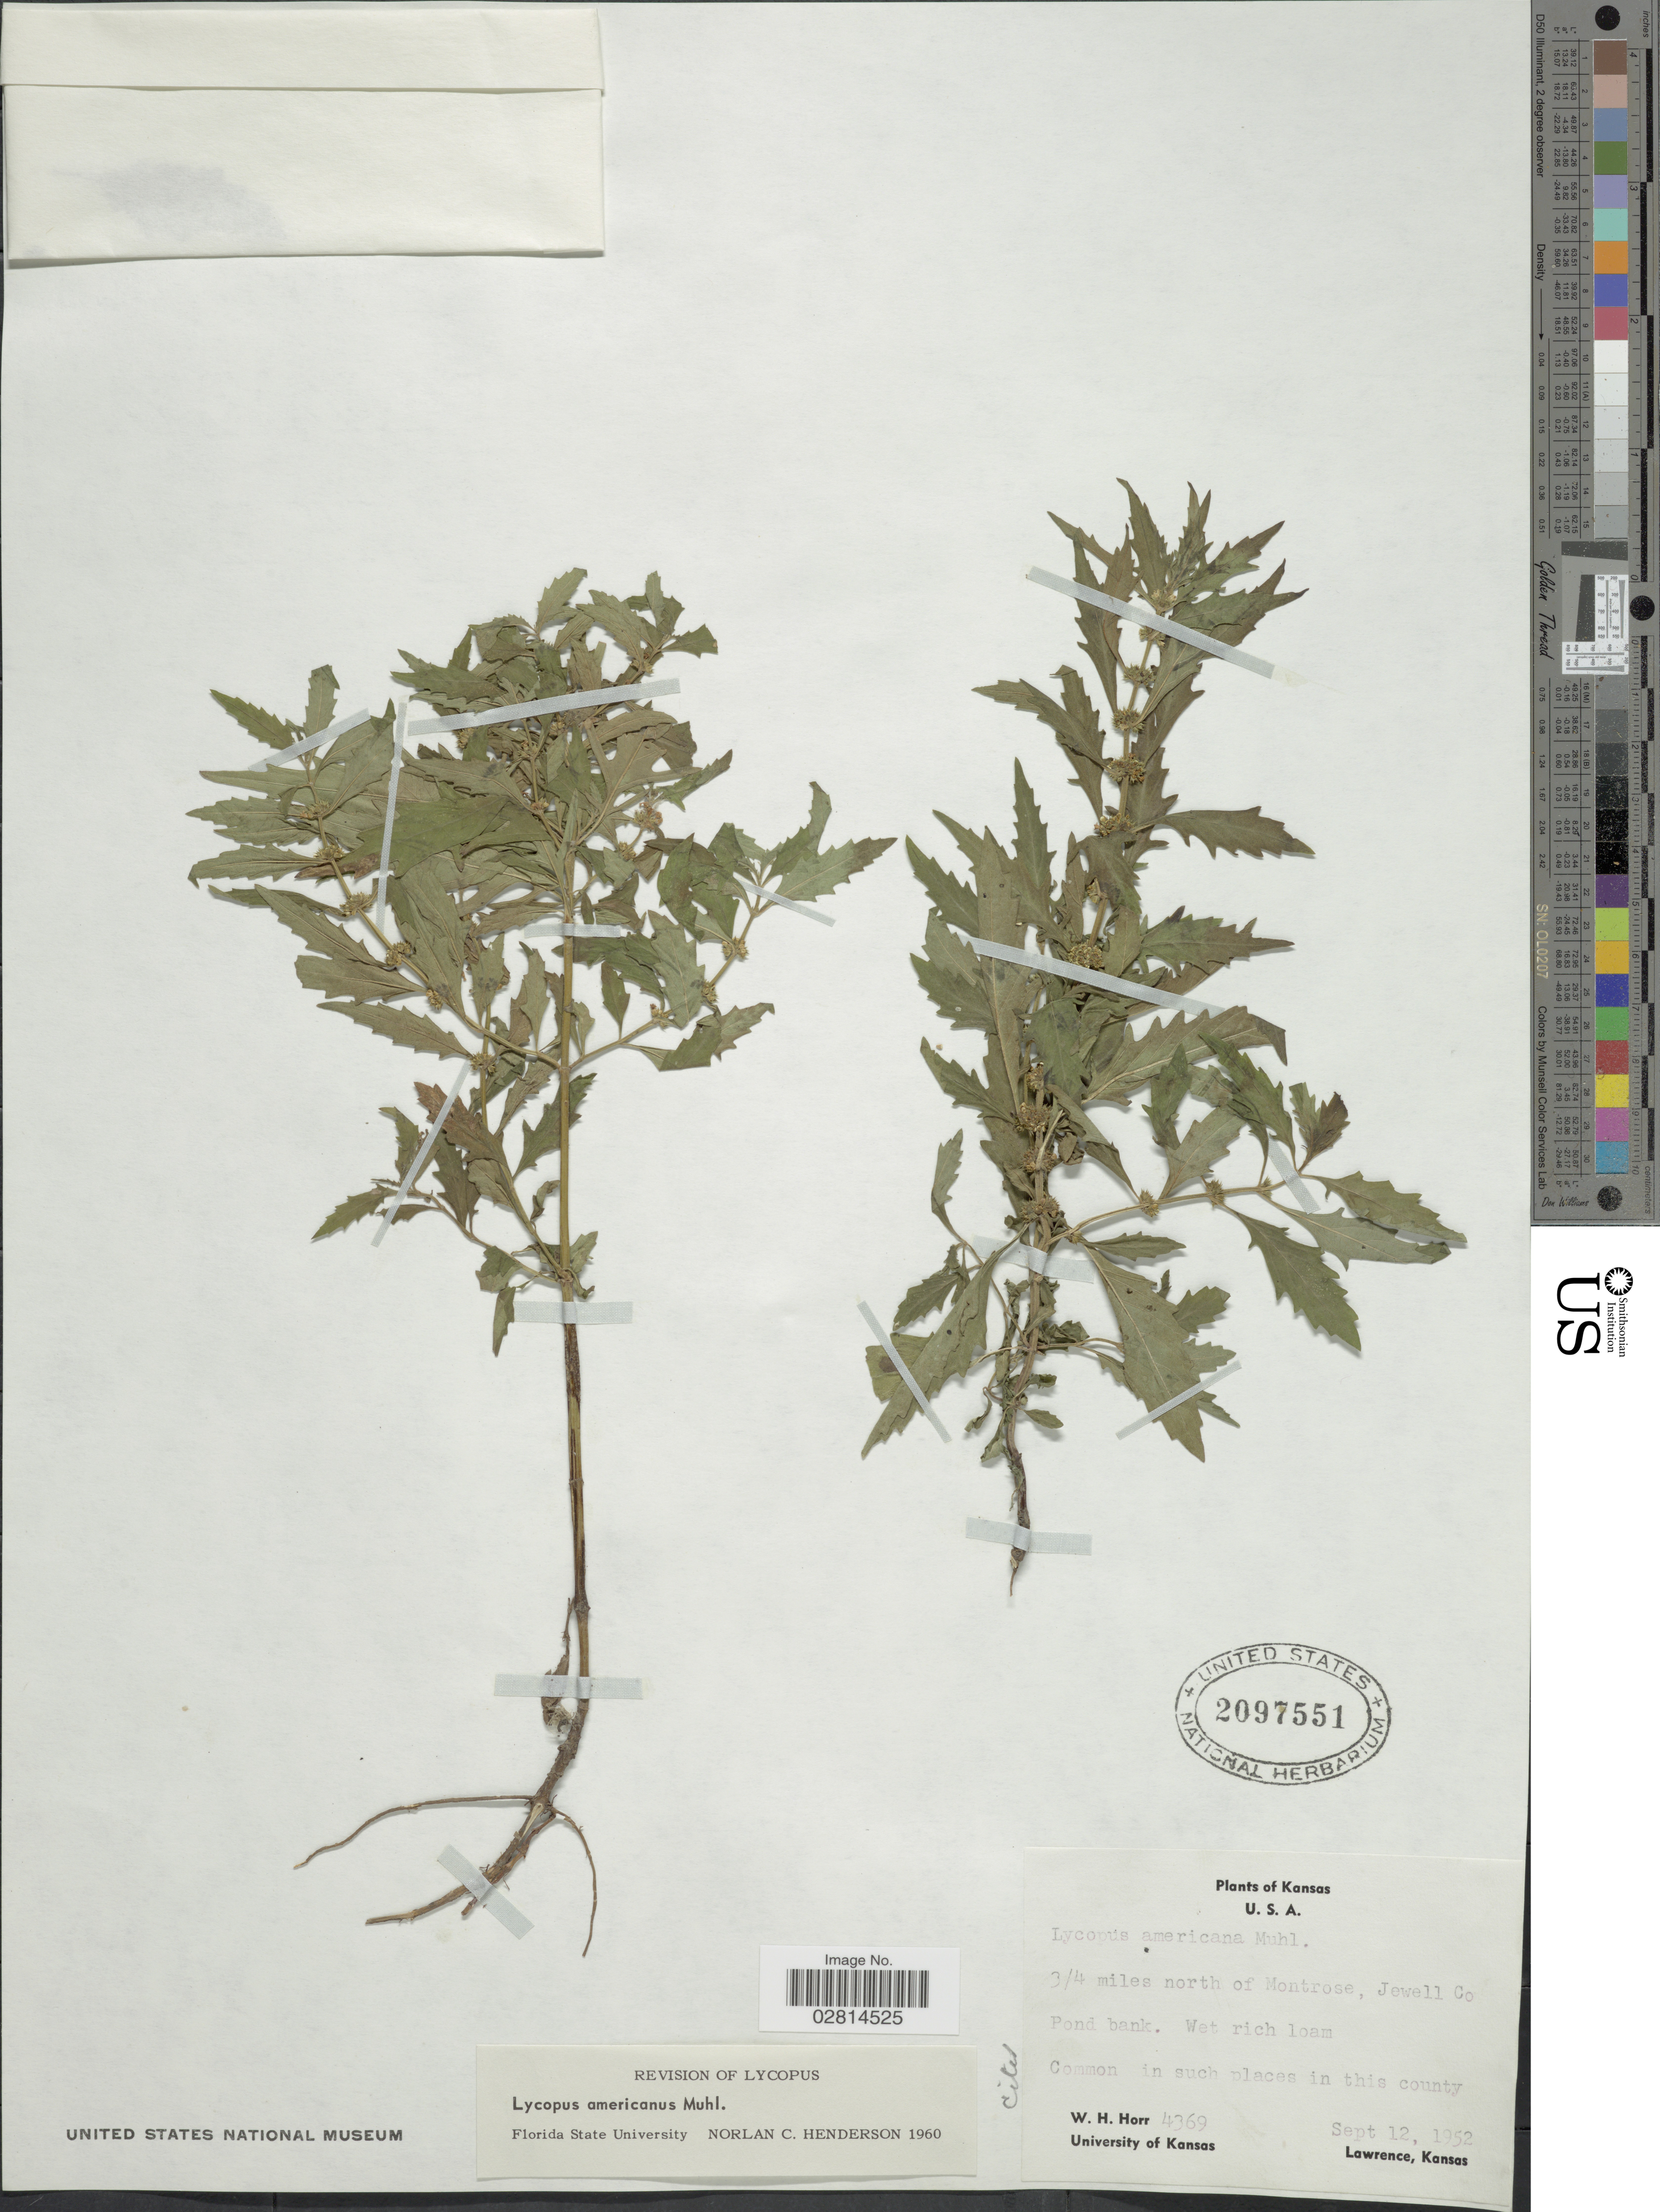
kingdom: Plantae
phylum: Tracheophyta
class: Magnoliopsida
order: Lamiales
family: Lamiaceae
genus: Lycopus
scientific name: Lycopus americanus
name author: Muhl. ex W.P.C. Barton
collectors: W. H. Horr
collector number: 4369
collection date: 1952-09-12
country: United States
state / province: Kansas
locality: ¾ miles north of Montrose, Jewell Co.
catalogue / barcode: US 2097551